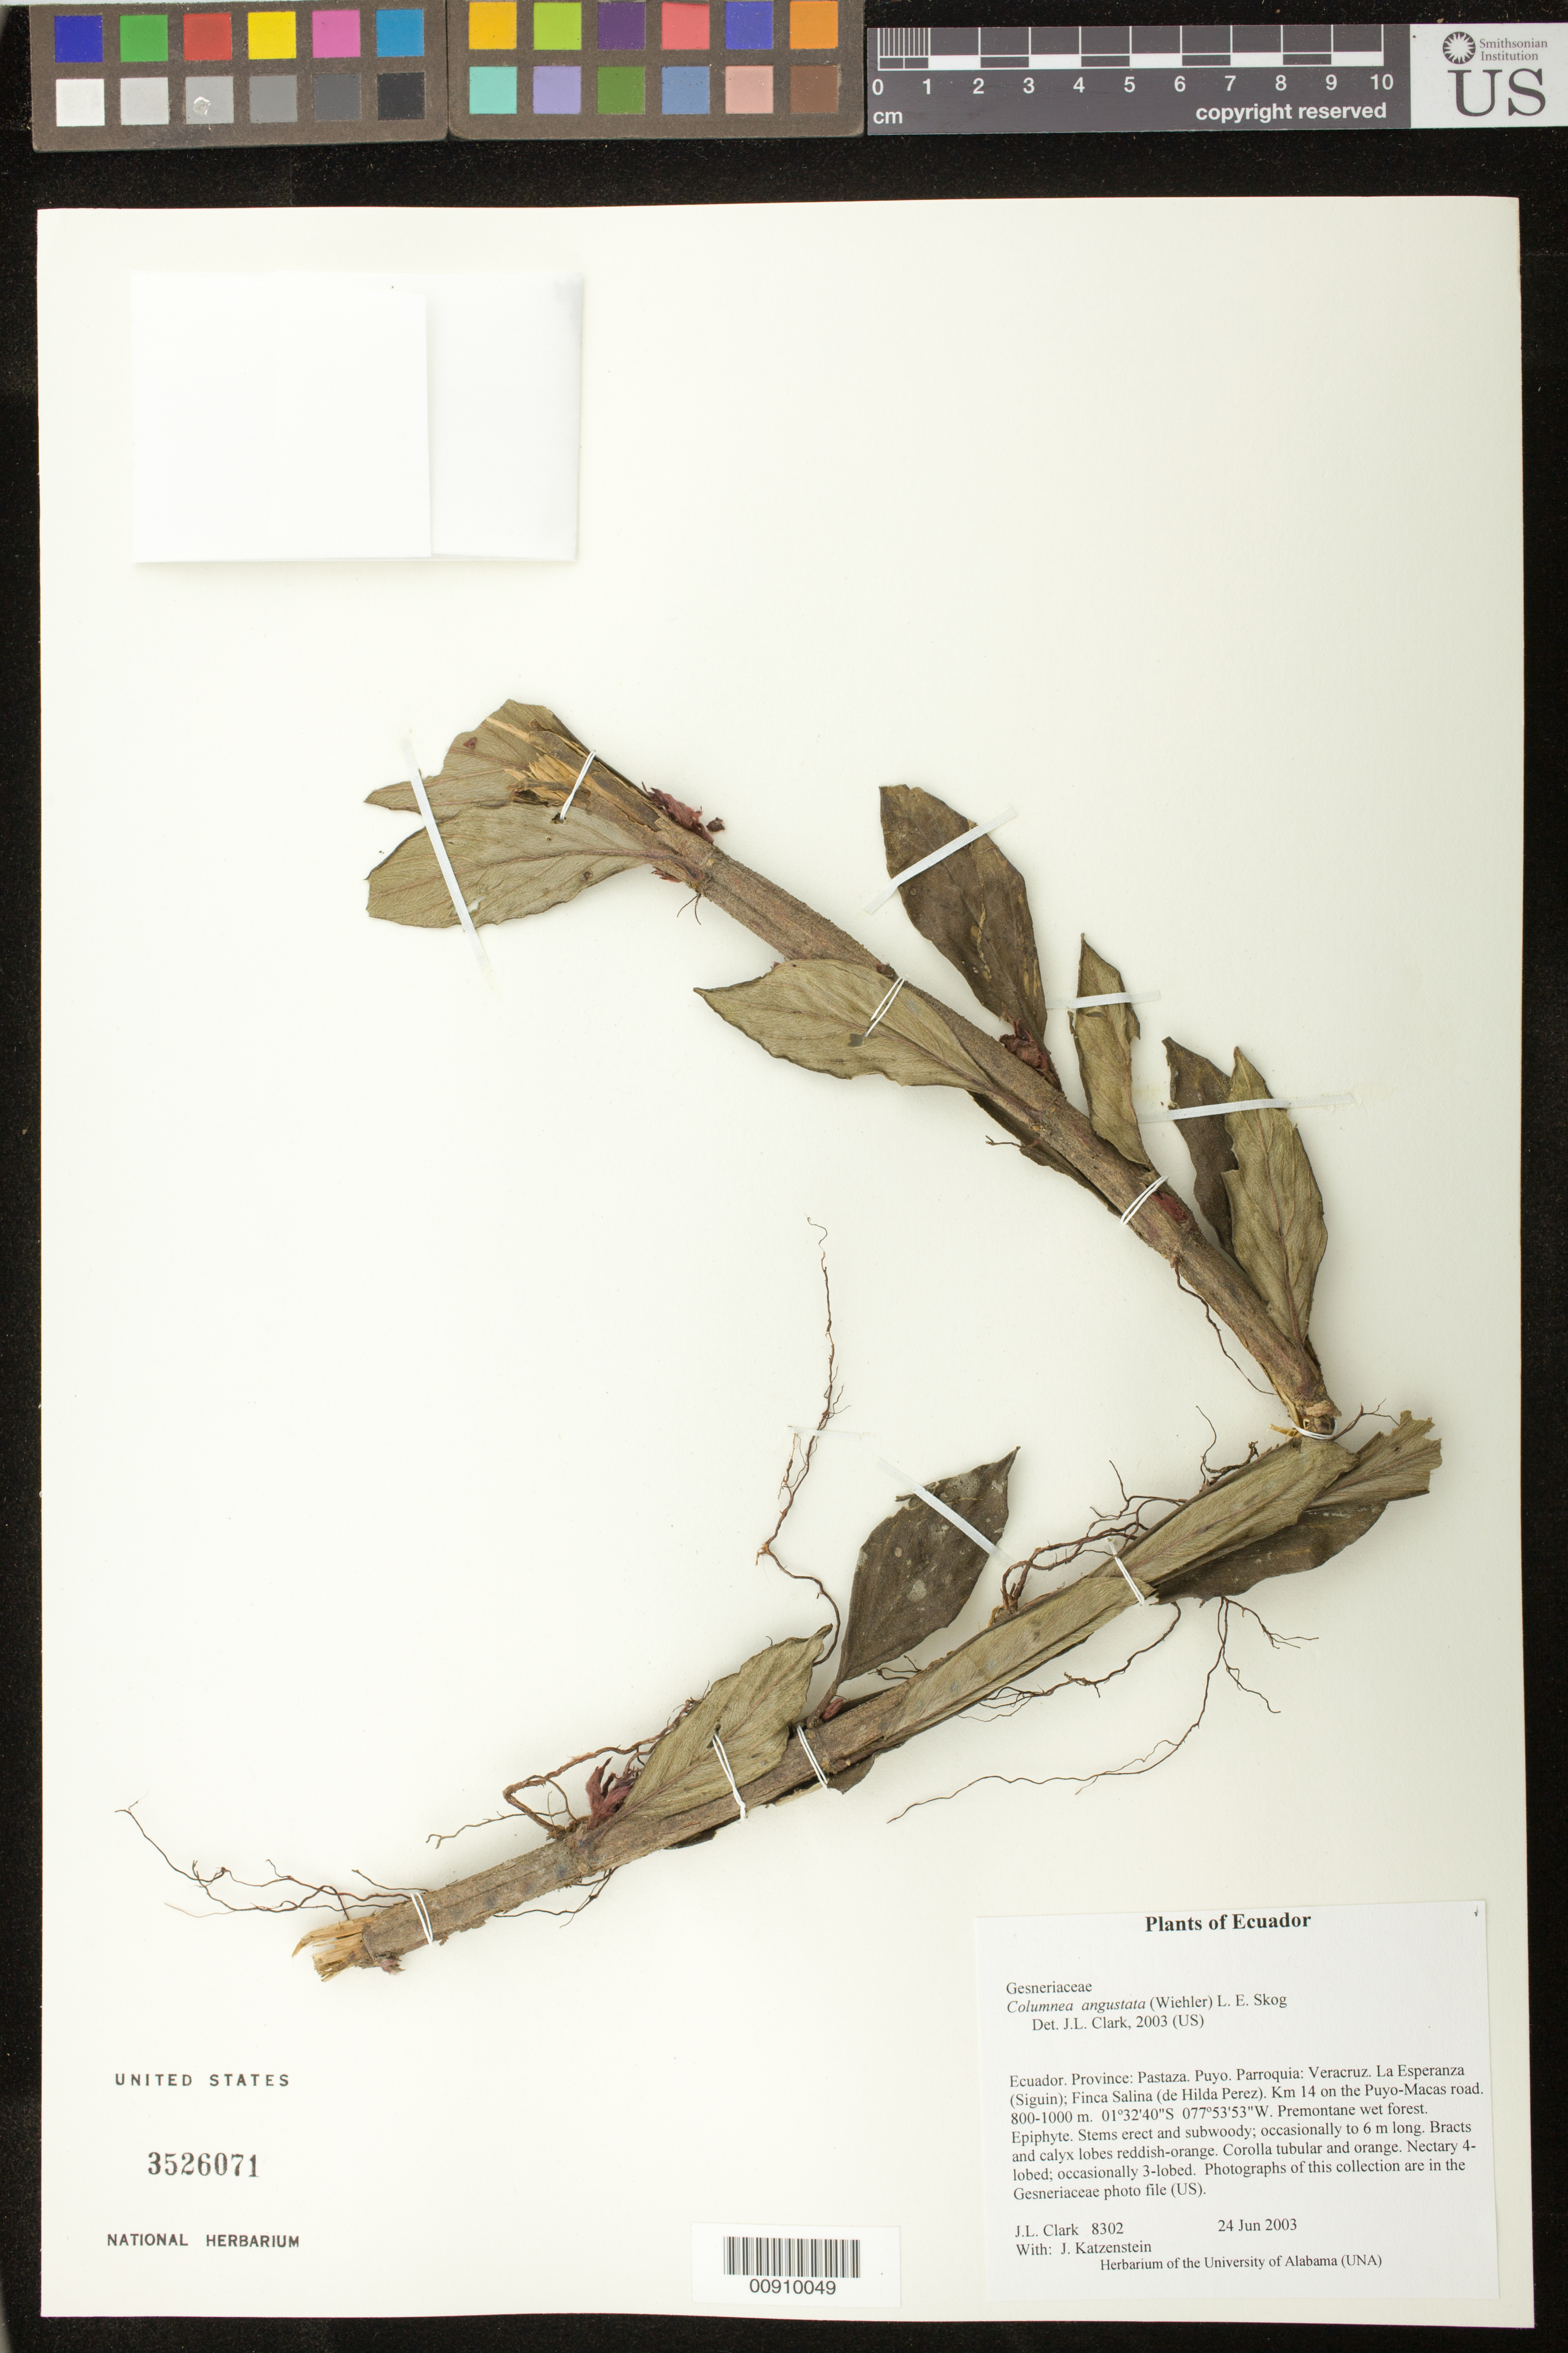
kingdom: Plantae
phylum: Tracheophyta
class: Magnoliopsida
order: Lamiales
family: Gesneriaceae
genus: Columnea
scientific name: Columnea angustata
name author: (Wiehler) L.E. Skog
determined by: Clark, J. L., (SEL), The Marie Selby Botanical Garden (UNITED STATES)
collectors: J. L. Clark & J. Katzenstein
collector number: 8302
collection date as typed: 24 Jun 2003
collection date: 2003-06-24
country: Ecuador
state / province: Pastaza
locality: Puyo. Parroquia: Veracruz. La Esperanza (Siguin); Finca Salina (de Hilda Perez). Km 14 on the Puyo-Macas road.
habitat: Premontane wet forest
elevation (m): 800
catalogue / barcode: US 3526071